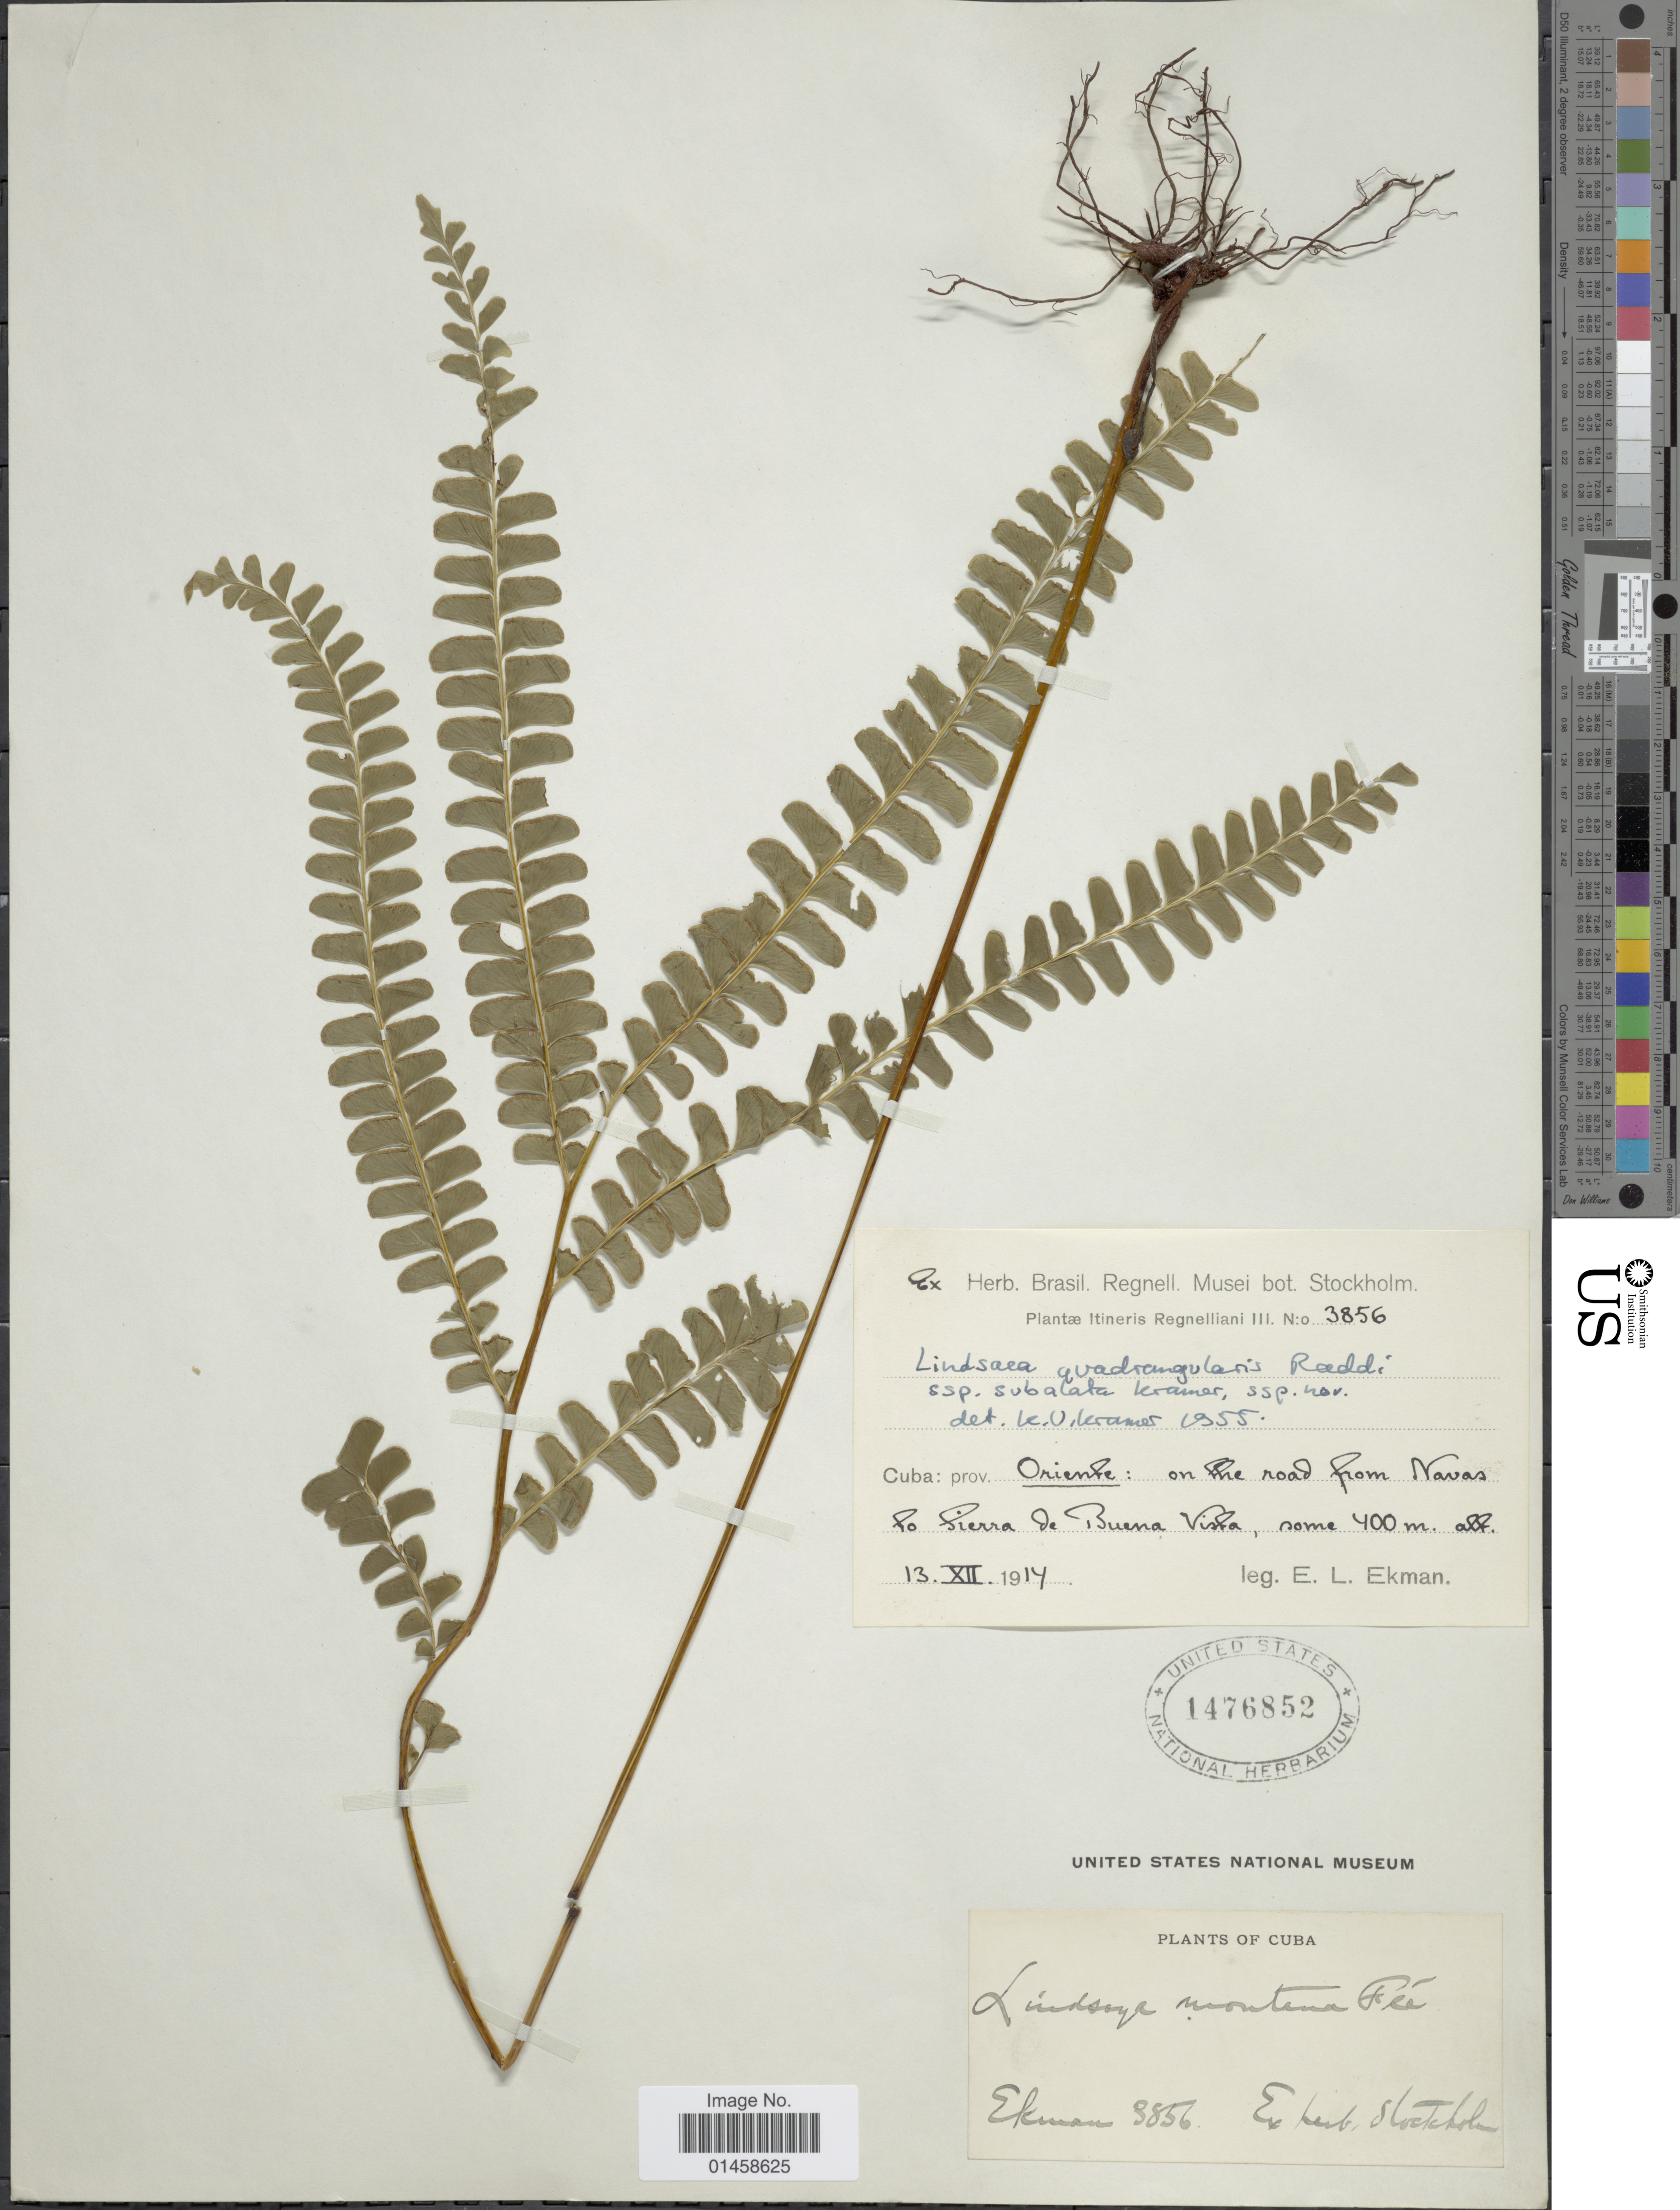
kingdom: Plantae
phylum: Tracheophyta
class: Polypodiopsida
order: Polypodiales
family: Lindsaeaceae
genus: Lindsaea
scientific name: Lindsaea quadrangularis subsp. subalata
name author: K.U. Kramer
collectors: E. L. Ekman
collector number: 3856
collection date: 1914-12-13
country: Cuba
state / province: Oriente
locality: On the road from Navas to Sierra de Buena Vista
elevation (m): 400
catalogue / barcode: US 1476852